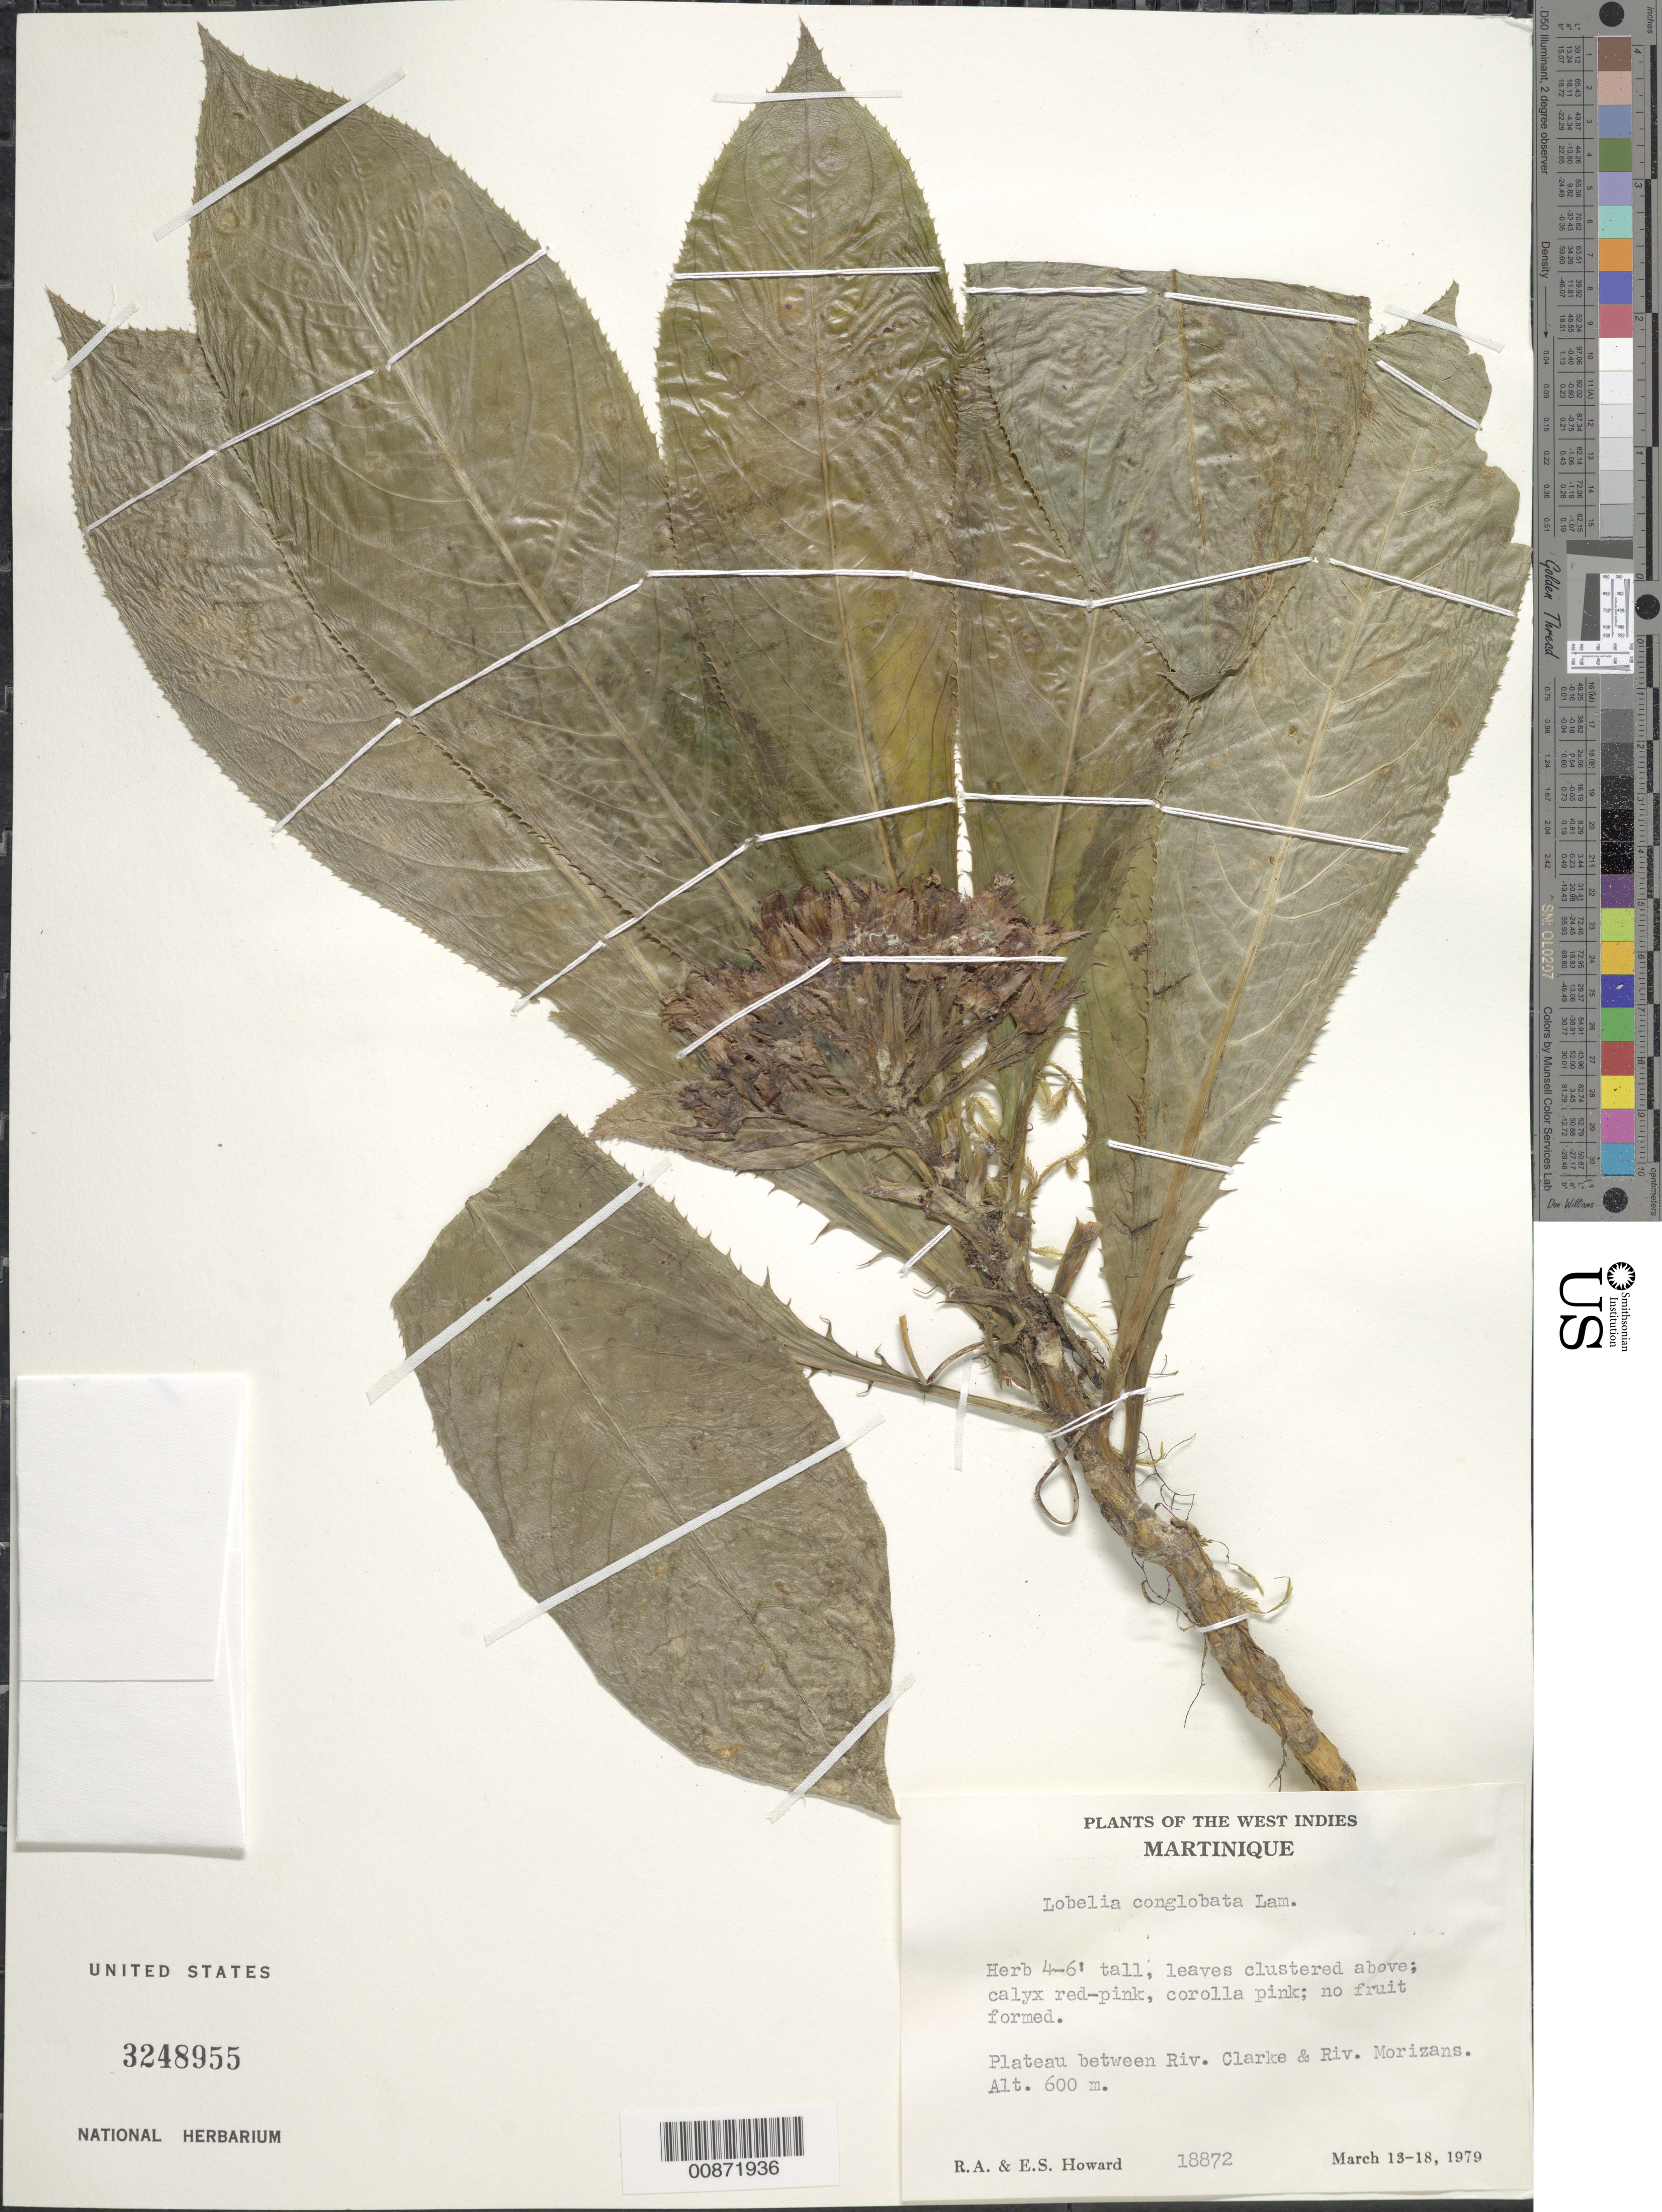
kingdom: Plantae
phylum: Tracheophyta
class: Magnoliopsida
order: Asterales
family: Campanulaceae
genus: Lobelia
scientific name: Lobelia conglobata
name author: Lam.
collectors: R. A. Howard & E. S. Howard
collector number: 18872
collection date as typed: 13 Mar 1979 to 18 Mar 1979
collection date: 1979-03-13/1979-03-18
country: Martinique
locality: Plateau between Riv. Clarke and Riv. Morizans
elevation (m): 600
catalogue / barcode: US 3248955